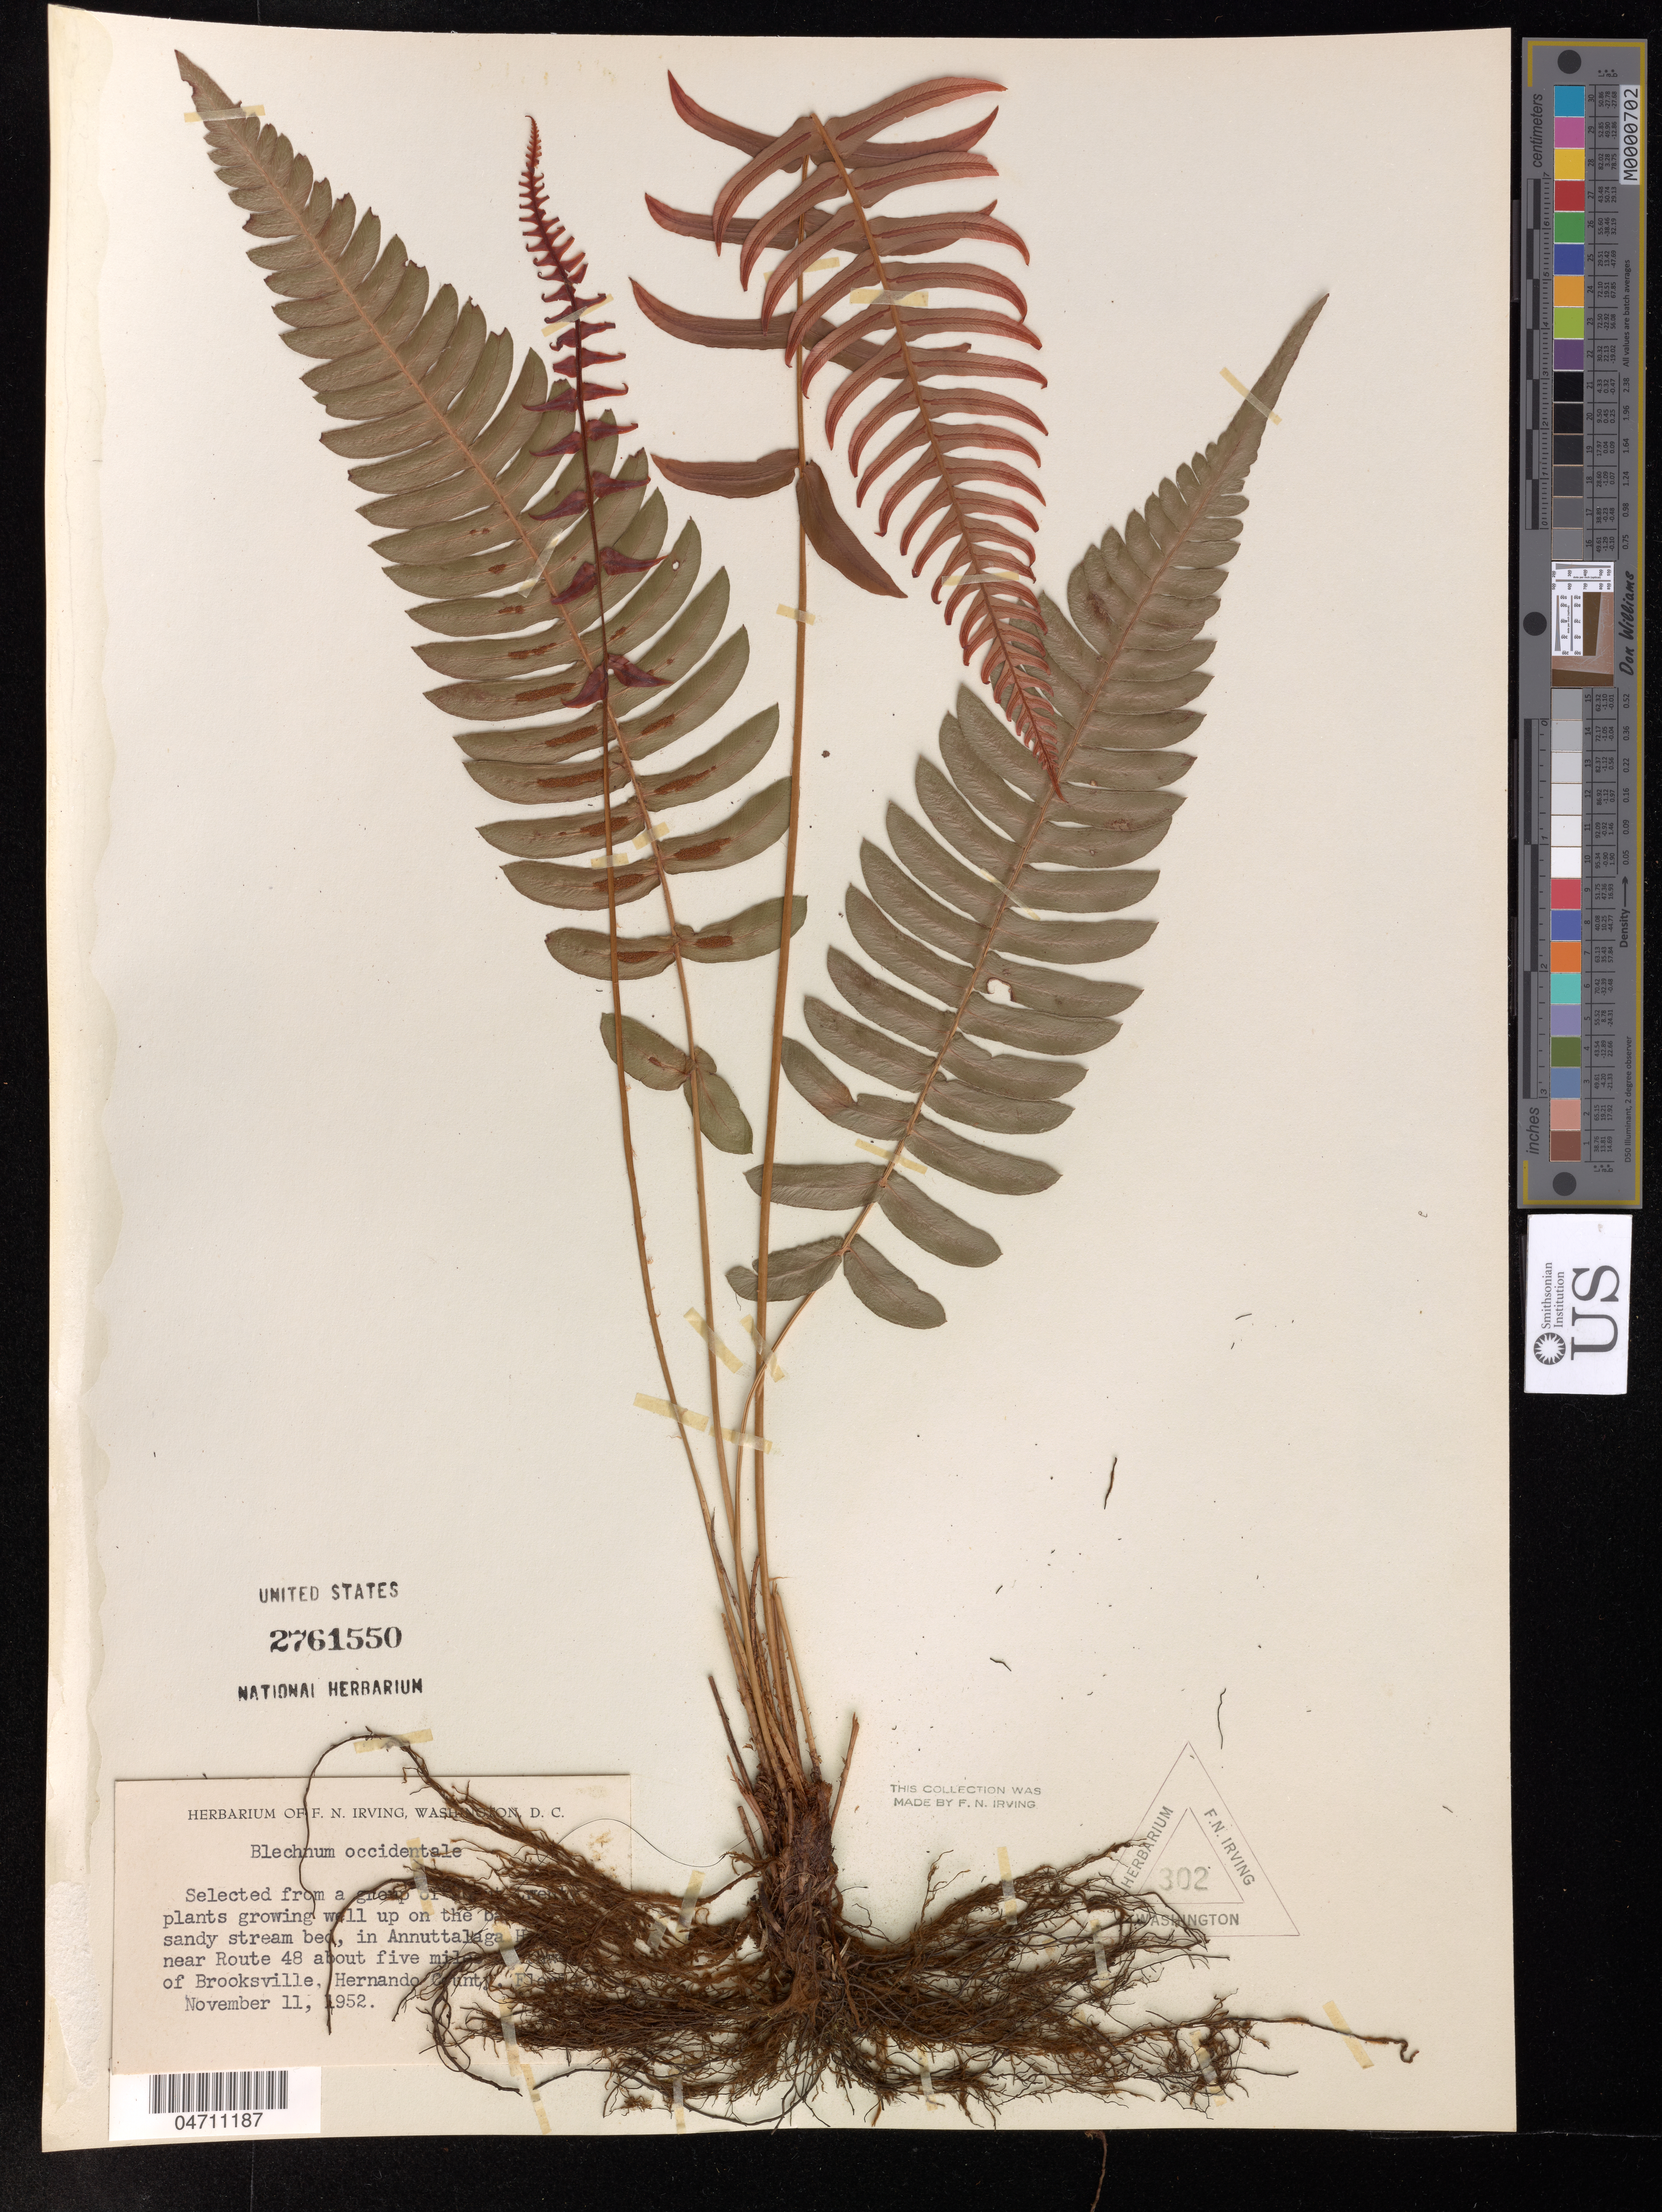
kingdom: Plantae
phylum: Tracheophyta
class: Polypodiopsida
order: Polypodiales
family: Blechnaceae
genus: Blechnum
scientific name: Blechnum occidentale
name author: L.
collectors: ex herb. F.N. Irving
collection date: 1952-11-11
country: United States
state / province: Florida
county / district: Hernando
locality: Annutteliga Hammock , near Route 48 about 5 miles Northwest of Brooksville.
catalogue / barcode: US 2761550